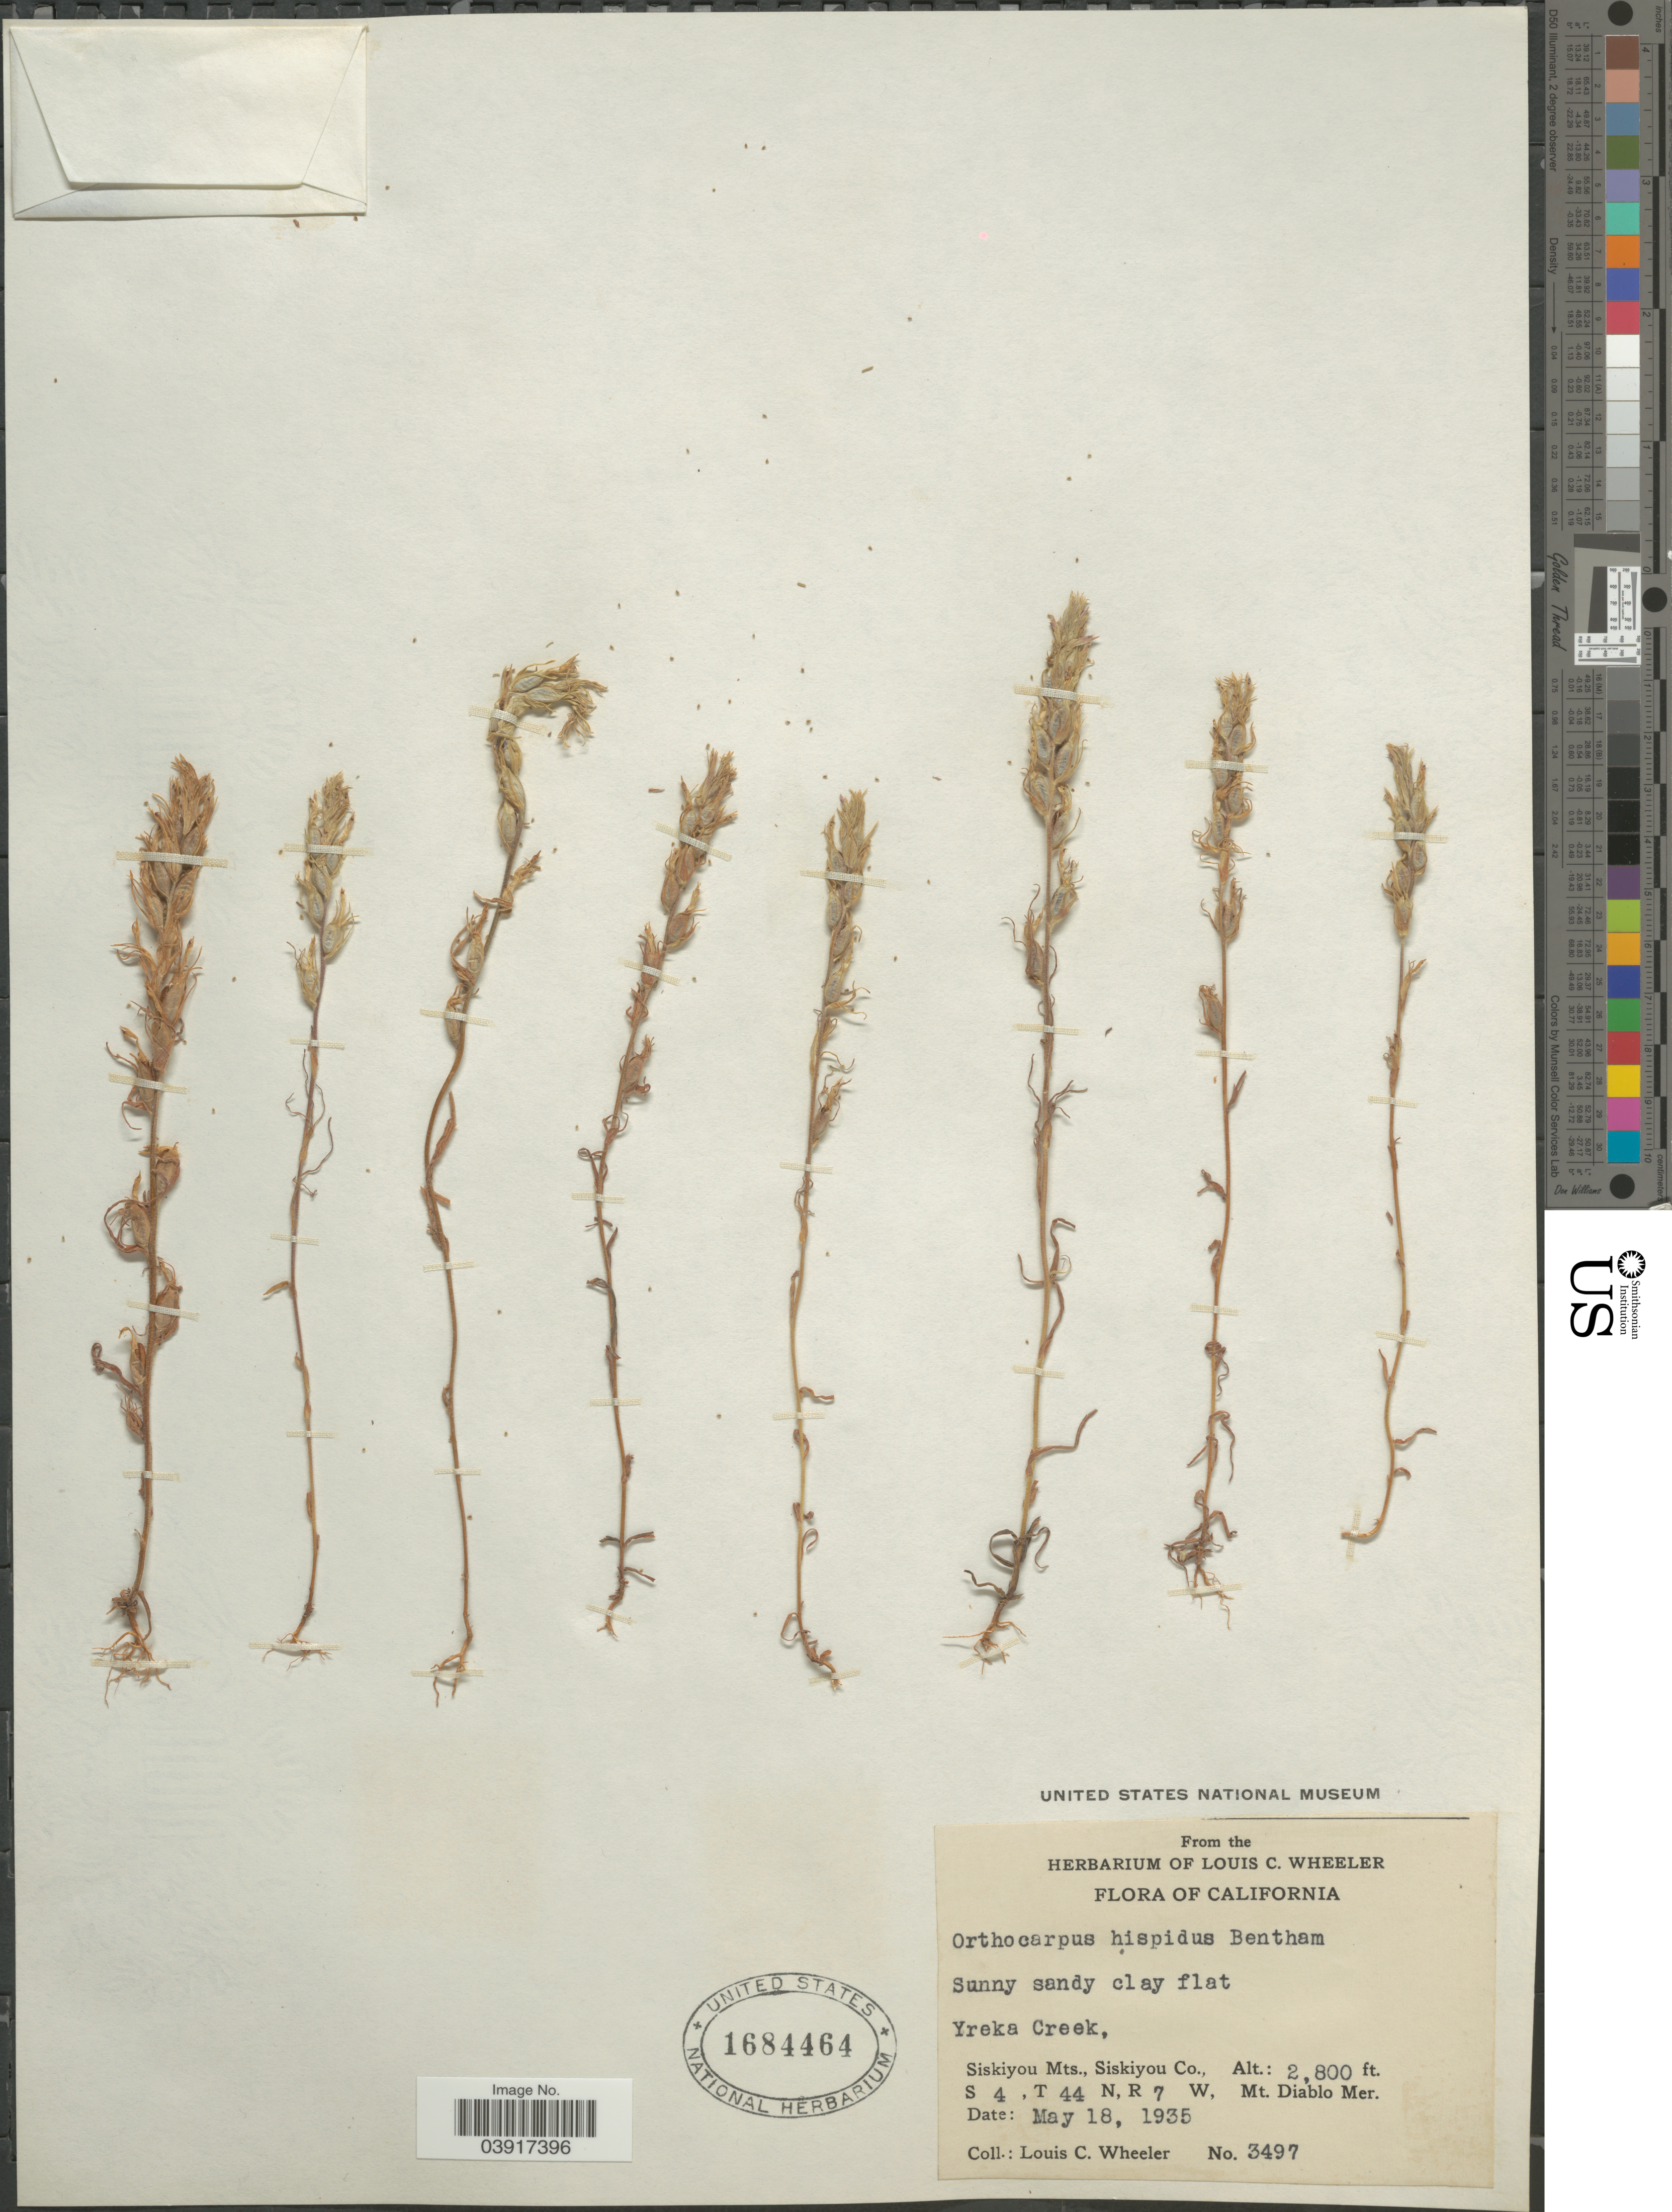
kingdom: Plantae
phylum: Tracheophyta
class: Magnoliopsida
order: Lamiales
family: Orobanchaceae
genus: Orthocarpus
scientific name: Orthocarpus hispidus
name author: Benth.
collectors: L. C. Wheeler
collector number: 3497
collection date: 1935-05-18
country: United States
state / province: California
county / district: Siskiyou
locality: Yreka Creek, Siskiyou Mts., Siskiyou Co. S 4, T 44 N, R 7 W, Mt. Diablo Mer.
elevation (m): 853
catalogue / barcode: US 1684464